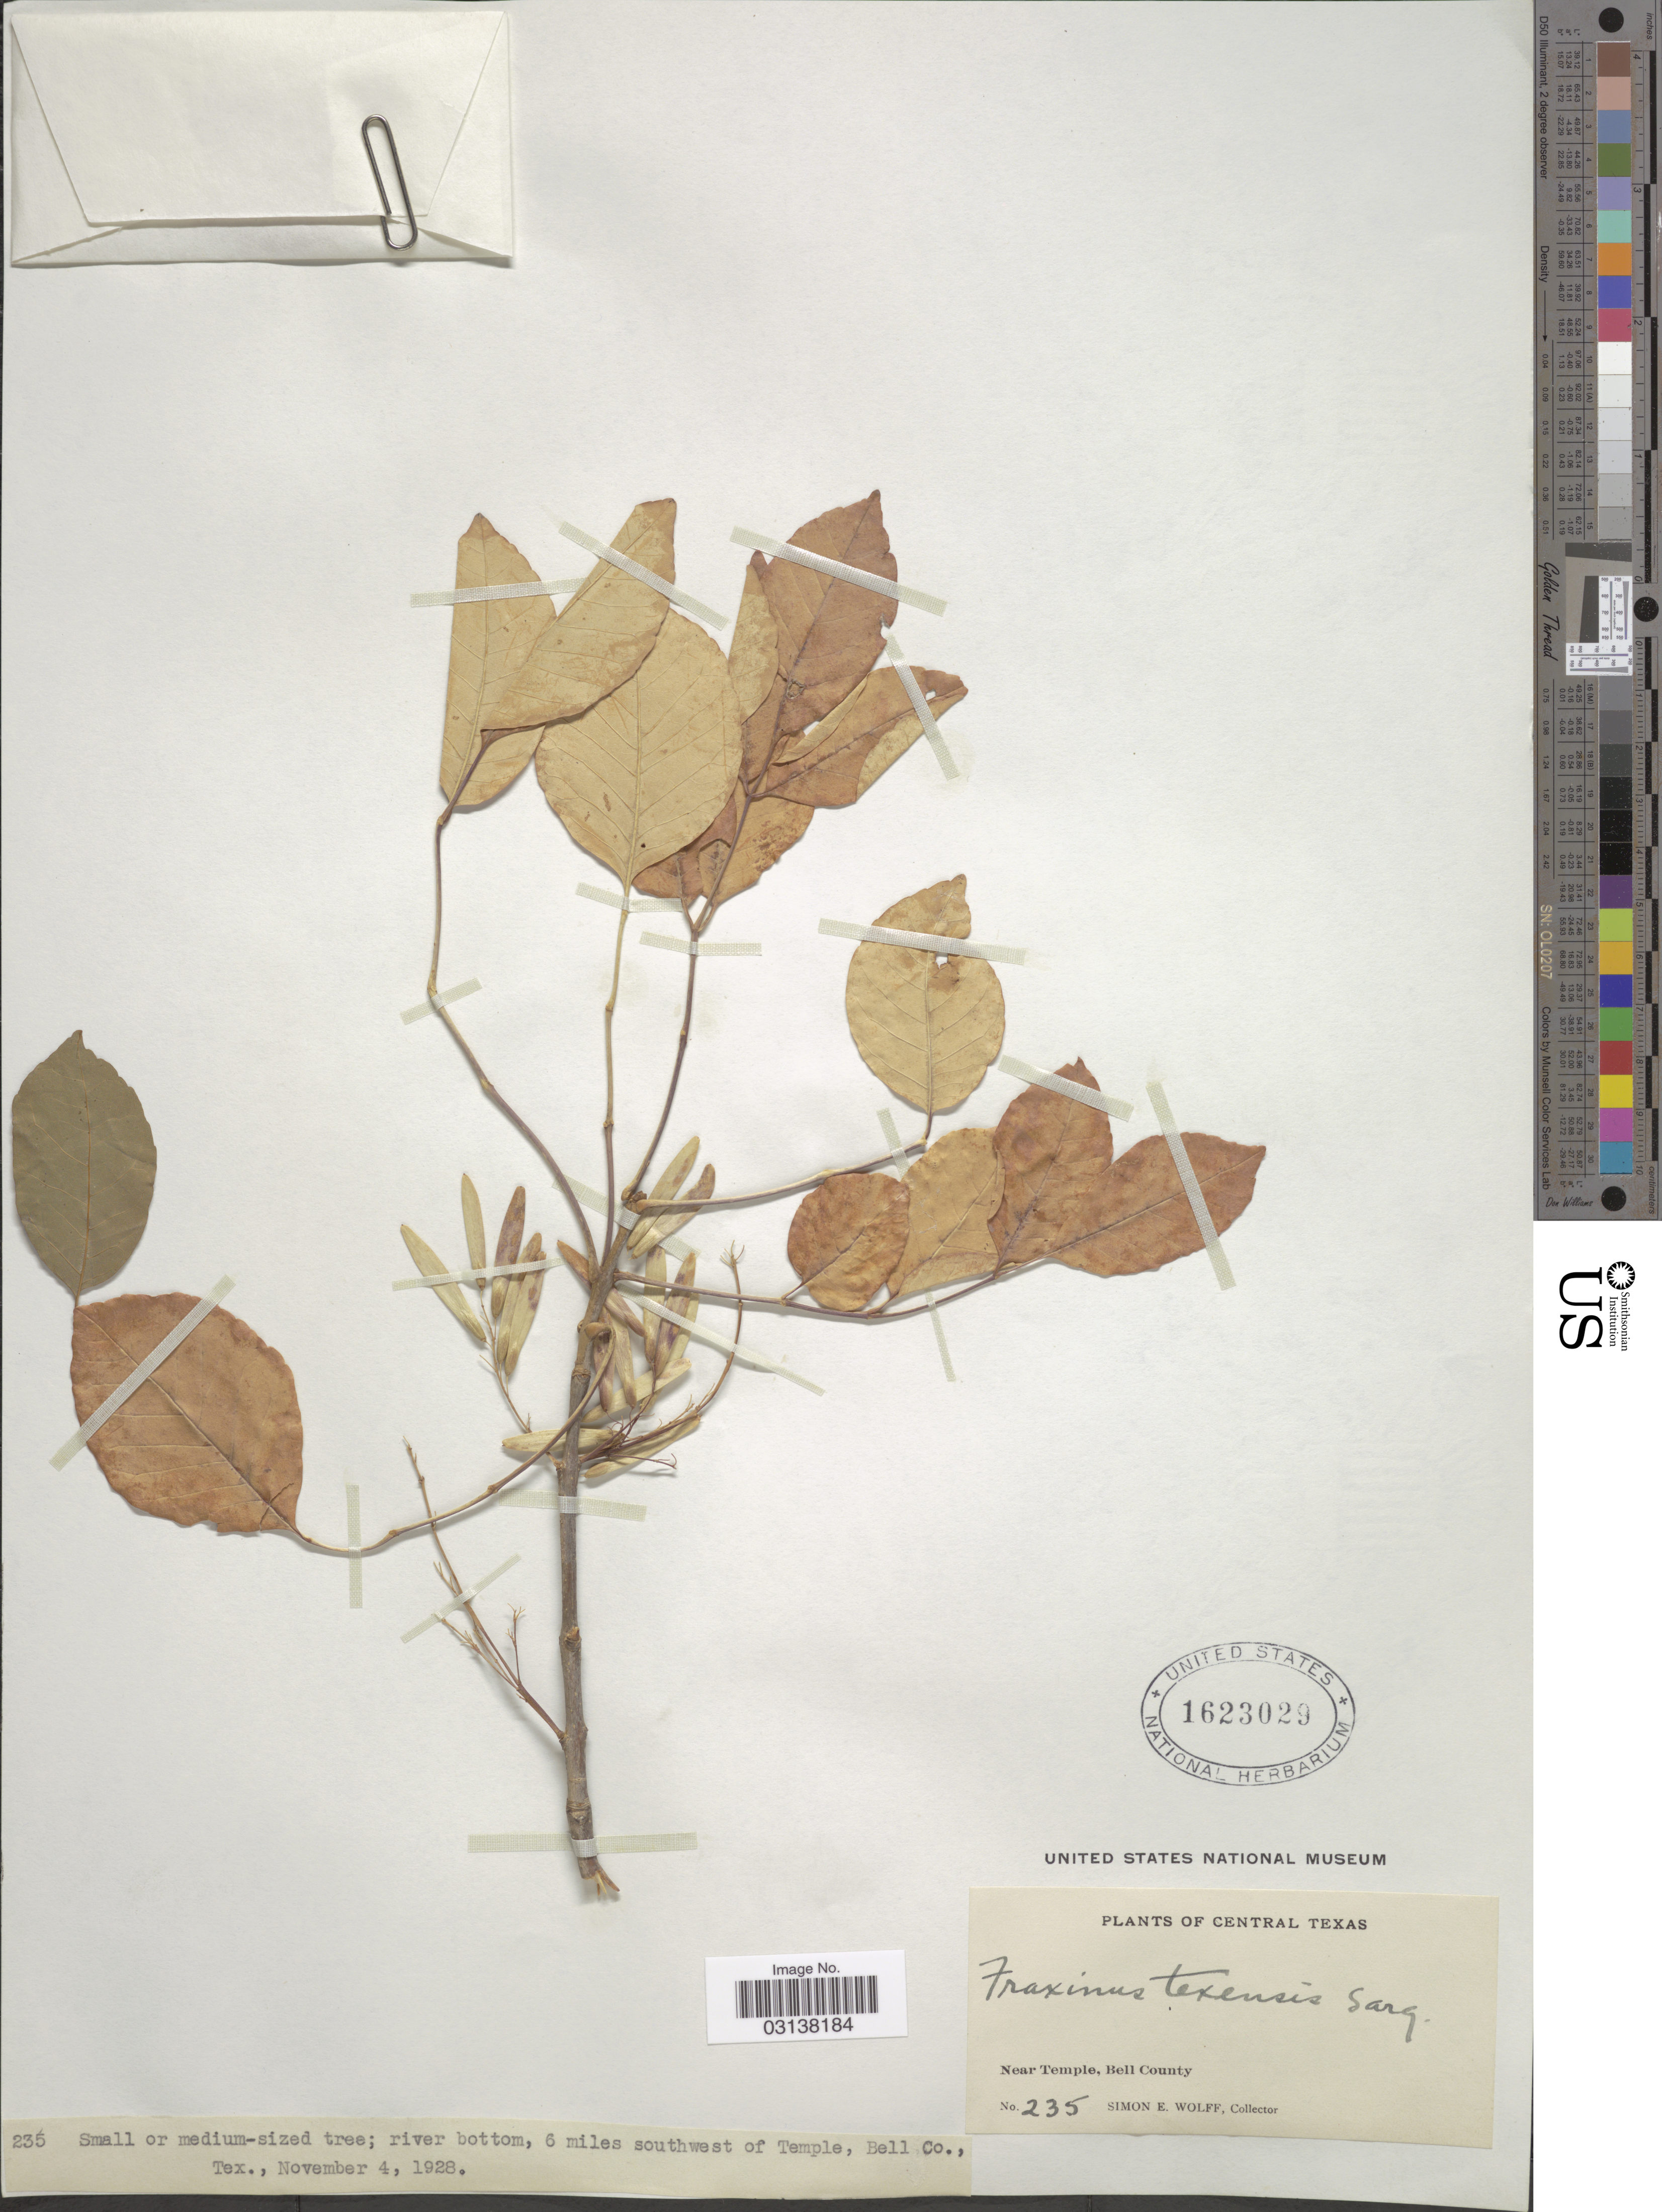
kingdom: Plantae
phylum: Tracheophyta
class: Magnoliopsida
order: Lamiales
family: Oleaceae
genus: Fraxinus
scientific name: Fraxinus albicans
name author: Buckley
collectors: S. E. Wolff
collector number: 235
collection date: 1928-11-04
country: United States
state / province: Texas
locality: Central Texas. Near Temple, Bell County. 6 miles southwest of Temple.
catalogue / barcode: US 1623029